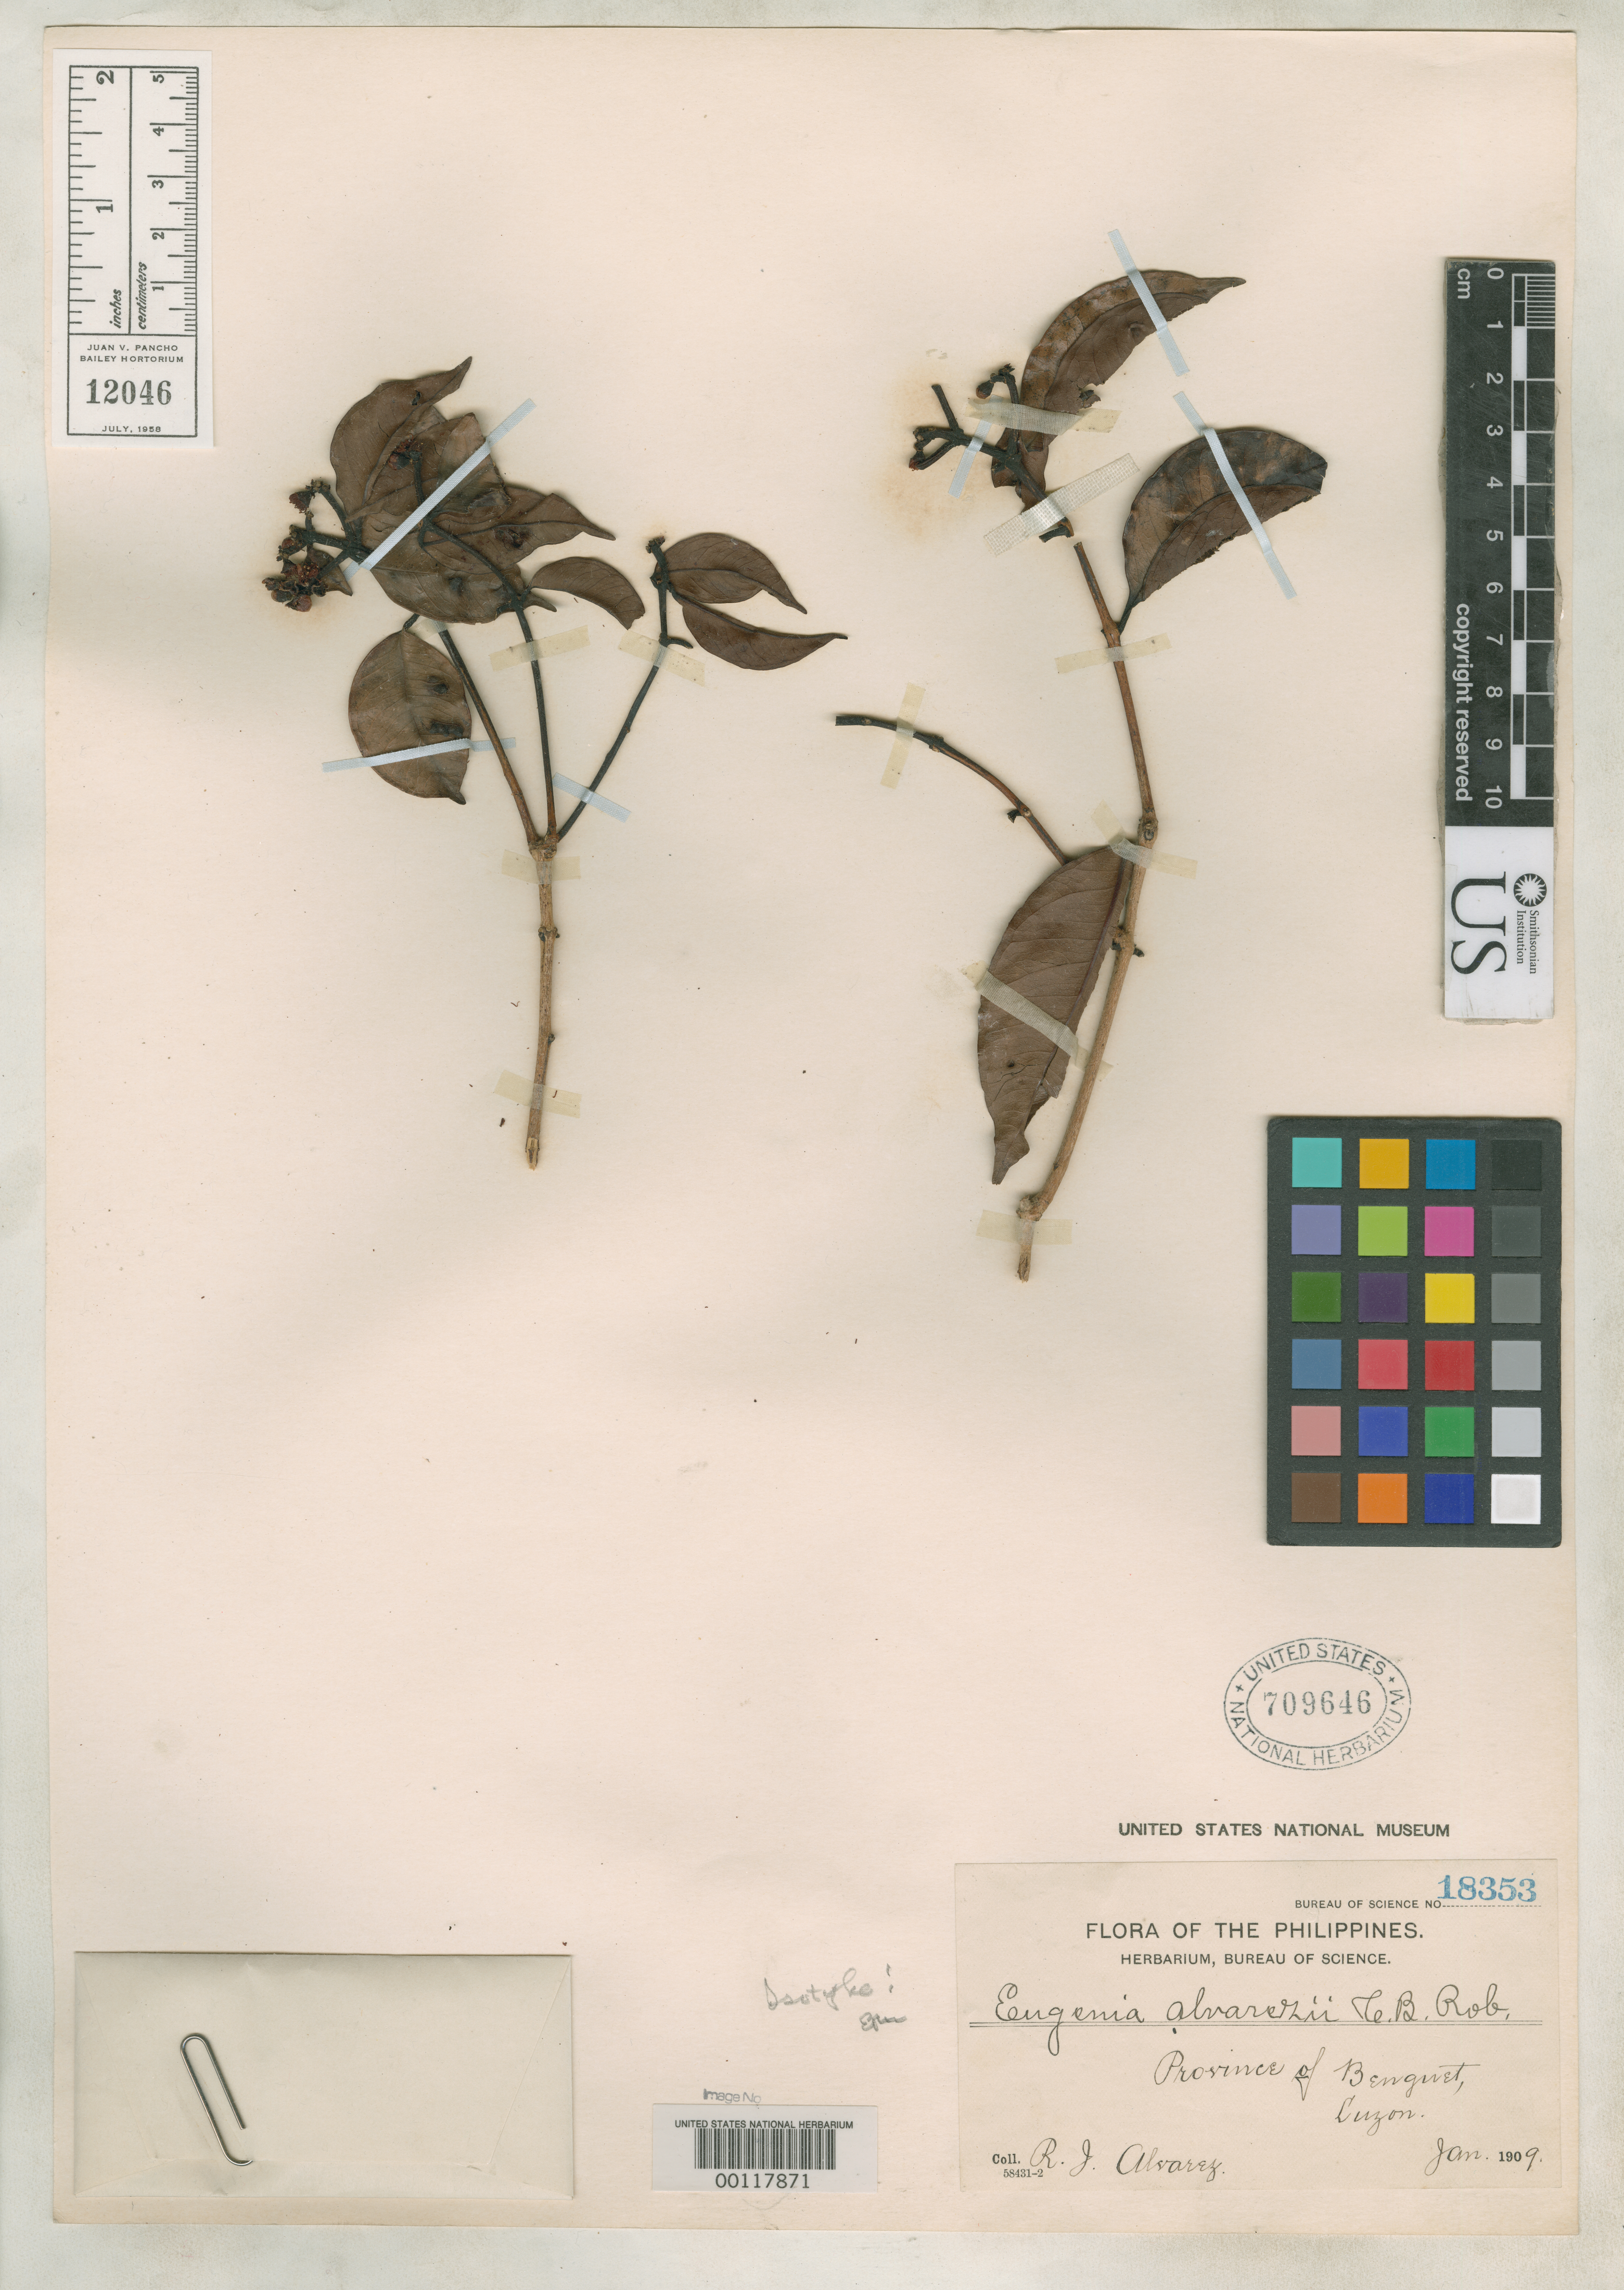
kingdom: Plantae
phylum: Tracheophyta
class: Magnoliopsida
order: Myrtales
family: Myrtaceae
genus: Eugenia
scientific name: Eugenia alvarezii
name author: C.B. Rob.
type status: Isotype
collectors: R. Alvarez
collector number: Bur. Sci. 18353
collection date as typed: Jan 1909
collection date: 1909-01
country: Philippines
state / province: Cordillera (Administrative Region)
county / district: Benguet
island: Luzon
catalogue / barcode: US 709646